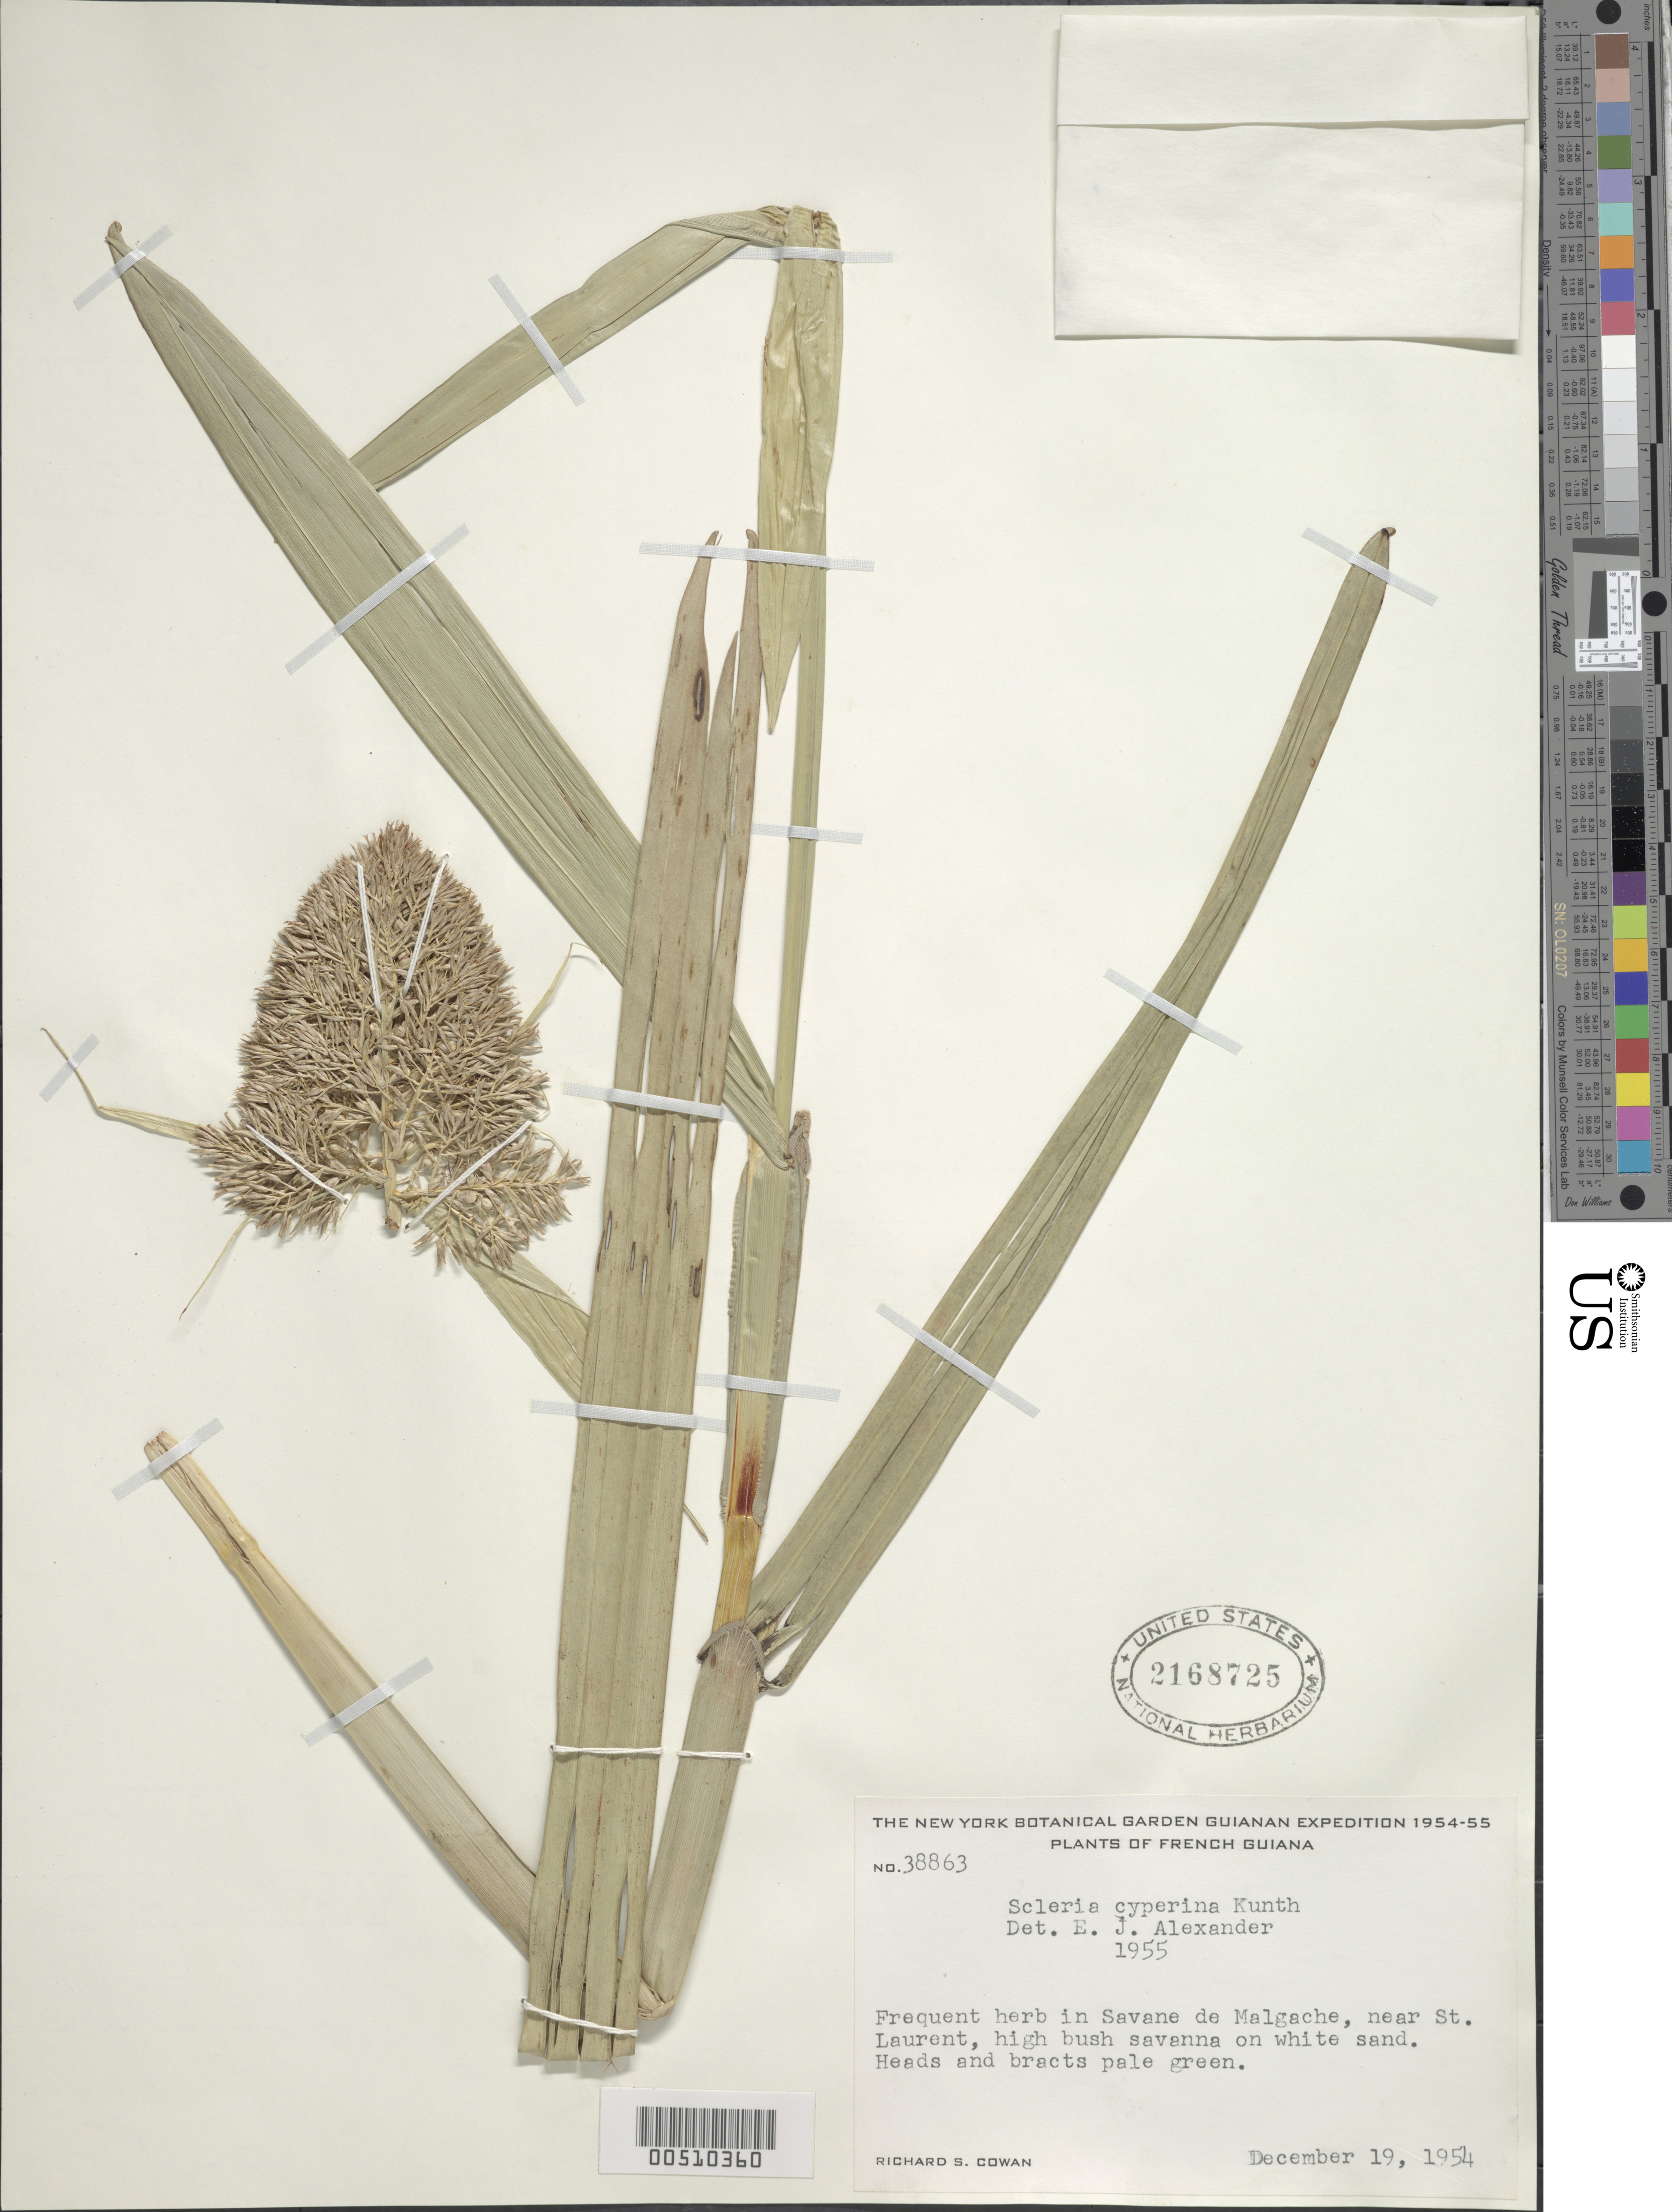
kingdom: Plantae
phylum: Tracheophyta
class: Liliopsida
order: Poales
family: Cyperaceae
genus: Scleria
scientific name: Scleria cyperina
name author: Willd. ex Kunth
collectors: R. S. Cowan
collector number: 38863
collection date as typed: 19 Dec 1954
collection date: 1954-12-19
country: French Guiana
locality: Savane de Malgache, near St. Laurent.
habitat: High bush savanna on white sand.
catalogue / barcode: US 2168725